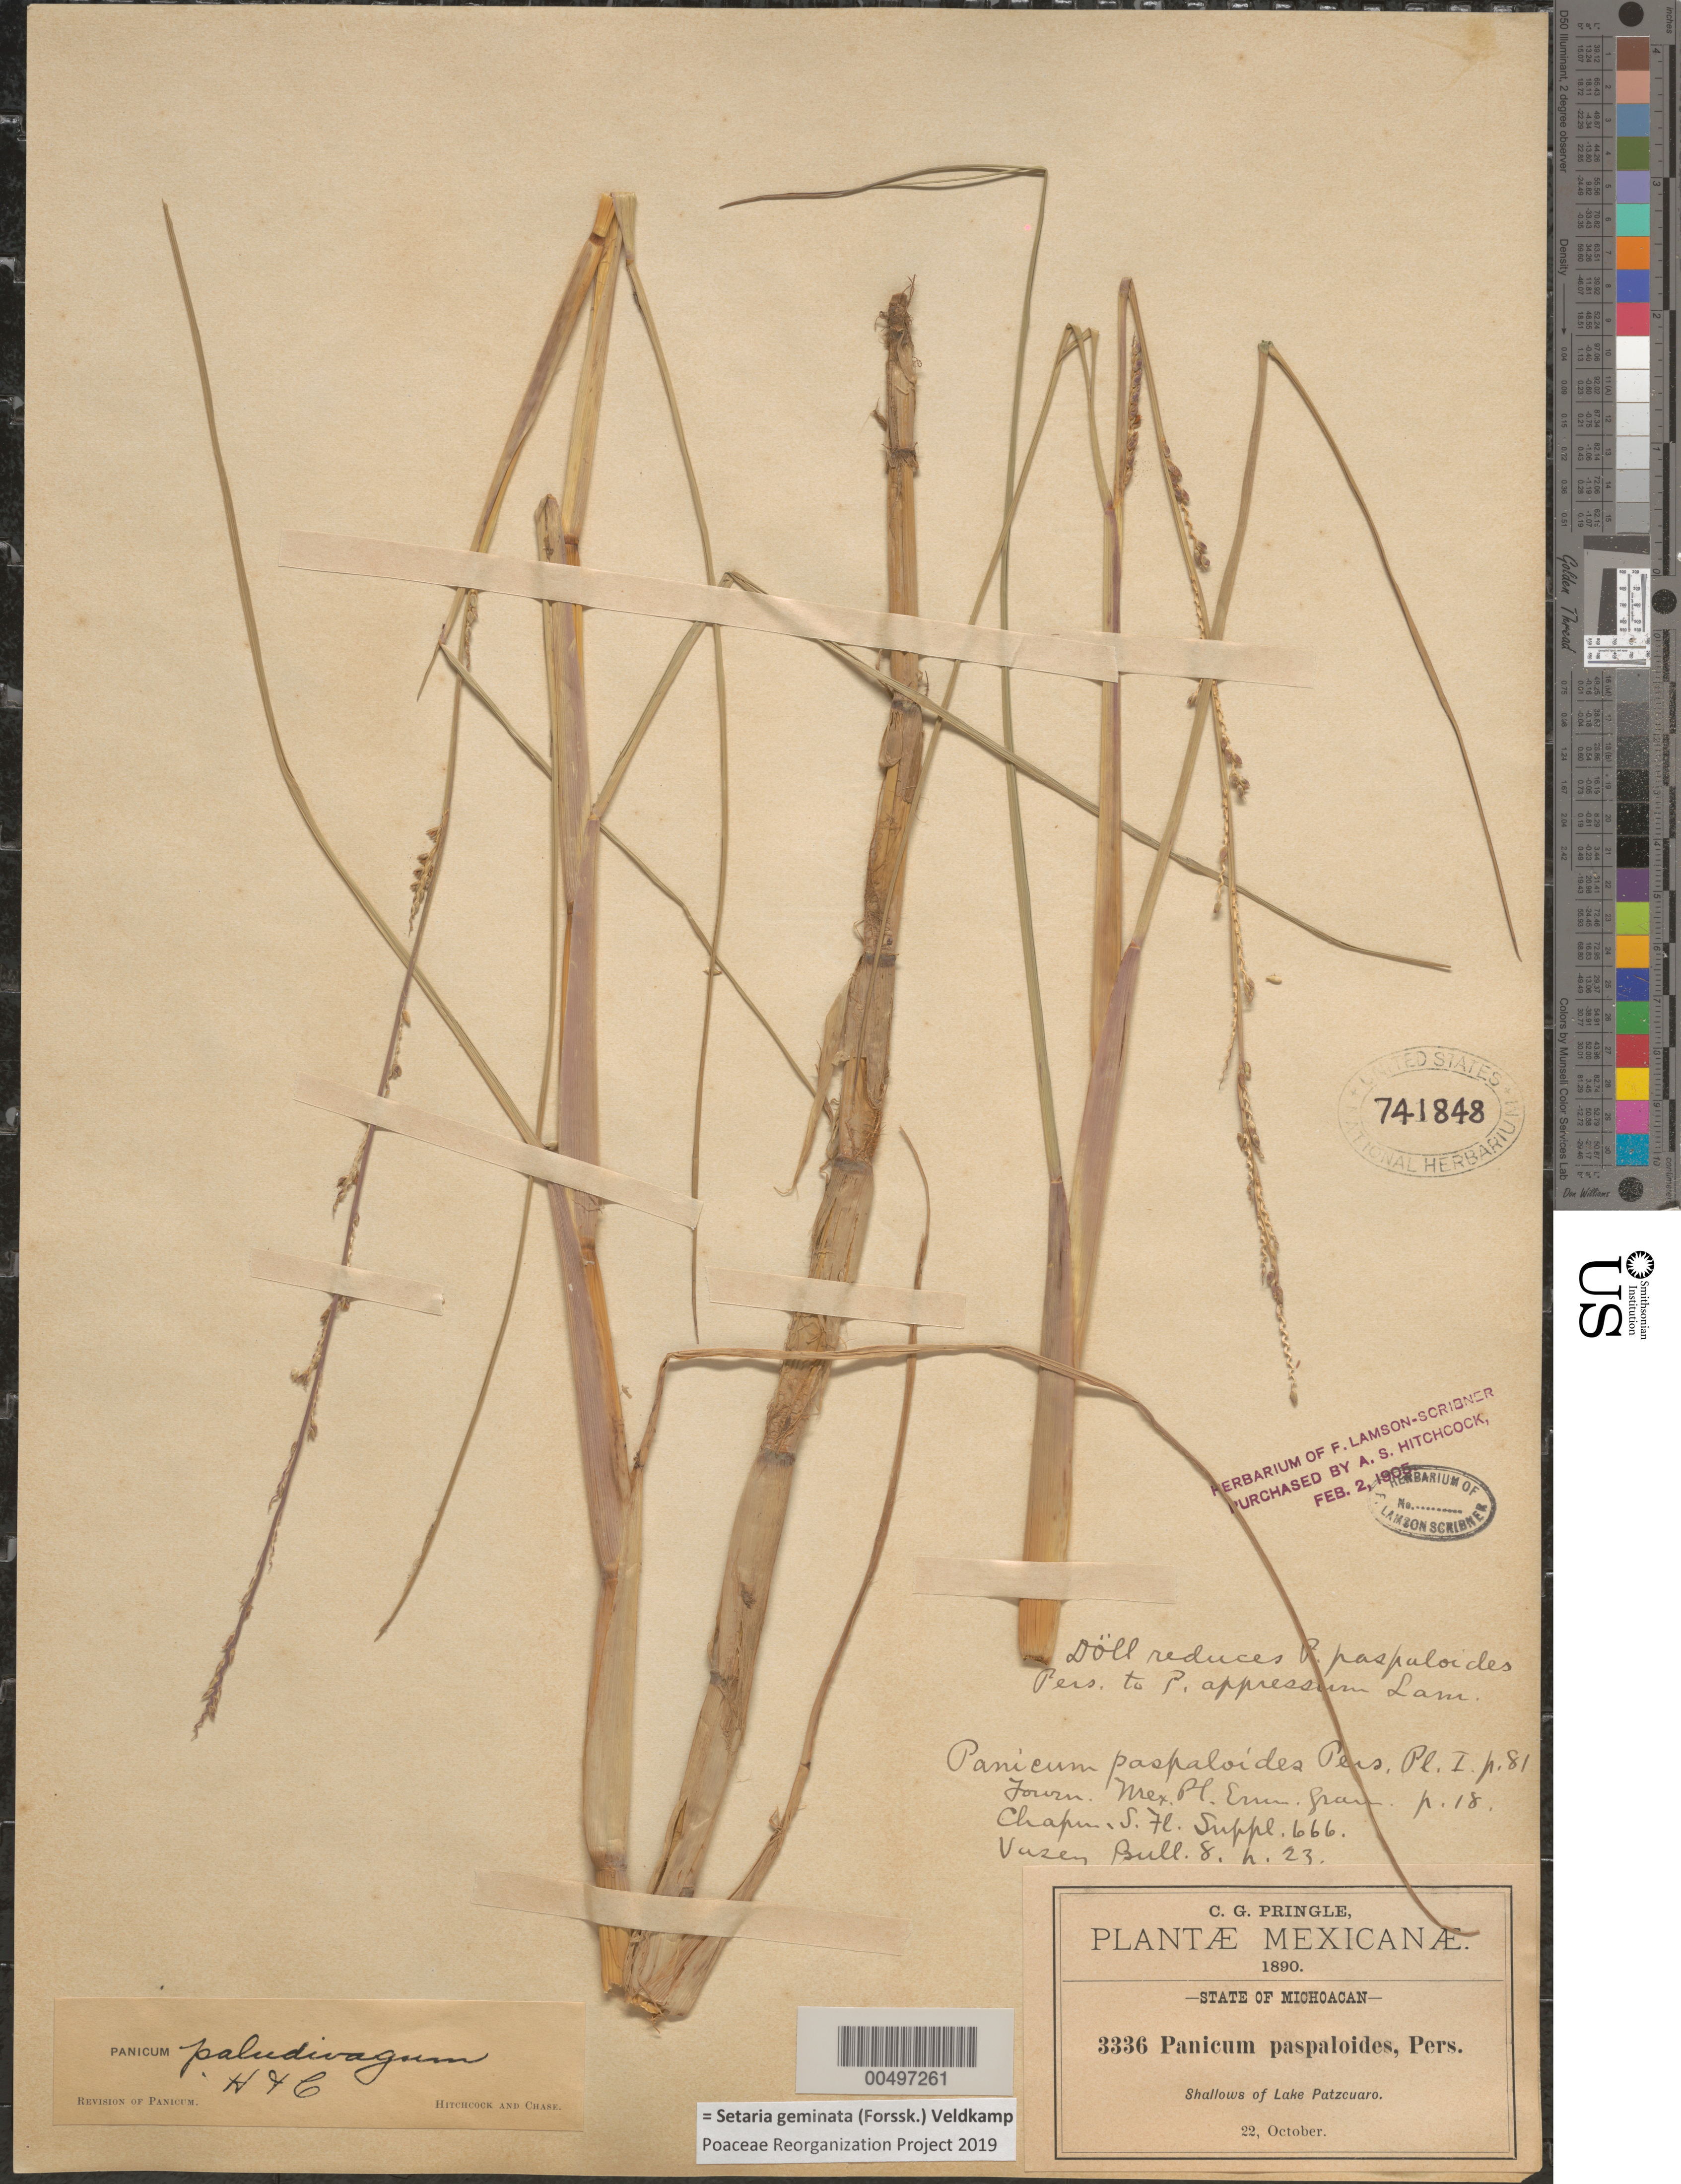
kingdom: Plantae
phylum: Tracheophyta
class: Liliopsida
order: Poales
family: Poaceae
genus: Setaria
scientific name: Setaria geminata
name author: (Forssk.) Veldkamp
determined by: Poaceae Reorganization Project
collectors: C. G. Pringle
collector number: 3336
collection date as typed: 22 Oct 1890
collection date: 1890-10-22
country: Mexico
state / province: Michoacán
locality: Shallows of Lake Patzcuaro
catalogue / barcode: US 741848